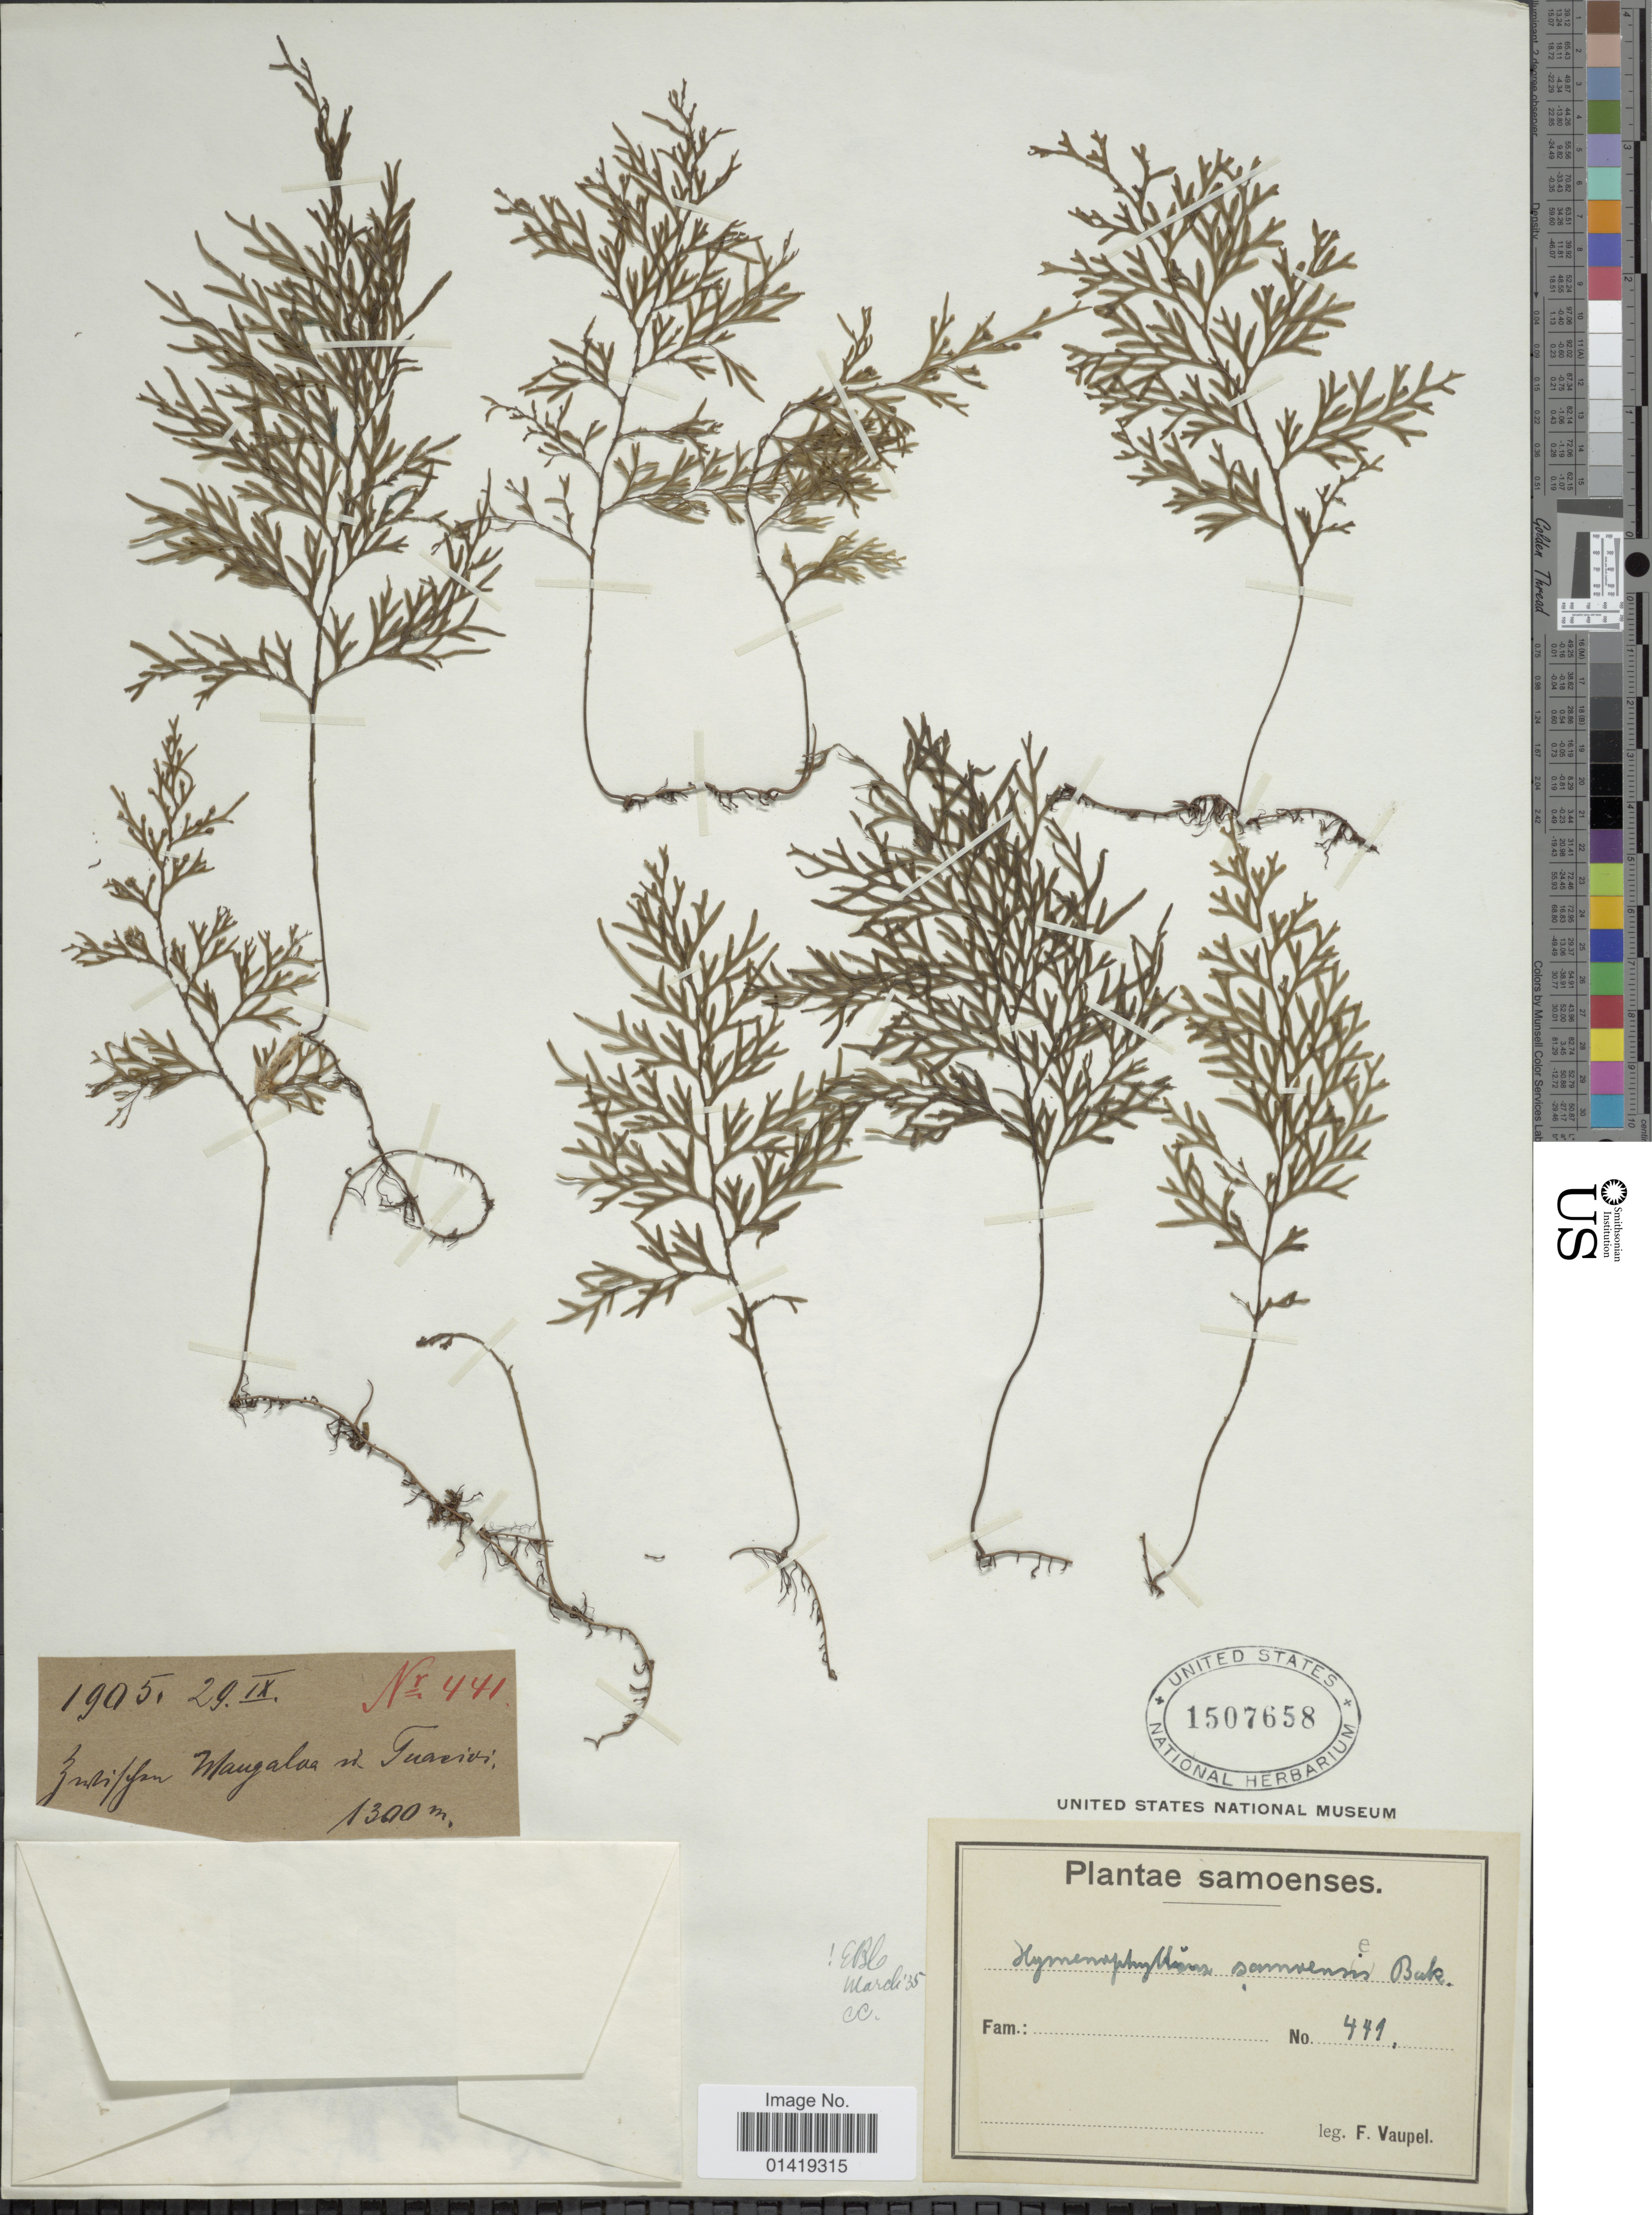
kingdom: Plantae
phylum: Tracheophyta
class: Polypodiopsida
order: Hymenophyllales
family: Hymenophyllaceae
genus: Hymenophyllum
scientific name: Hymenophyllum samoense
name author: Baker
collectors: F. Vaupel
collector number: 441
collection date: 1905-09-29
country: Samoa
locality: ZulifinWangalau in Tuarivi [interpreted]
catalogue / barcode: US 1507658